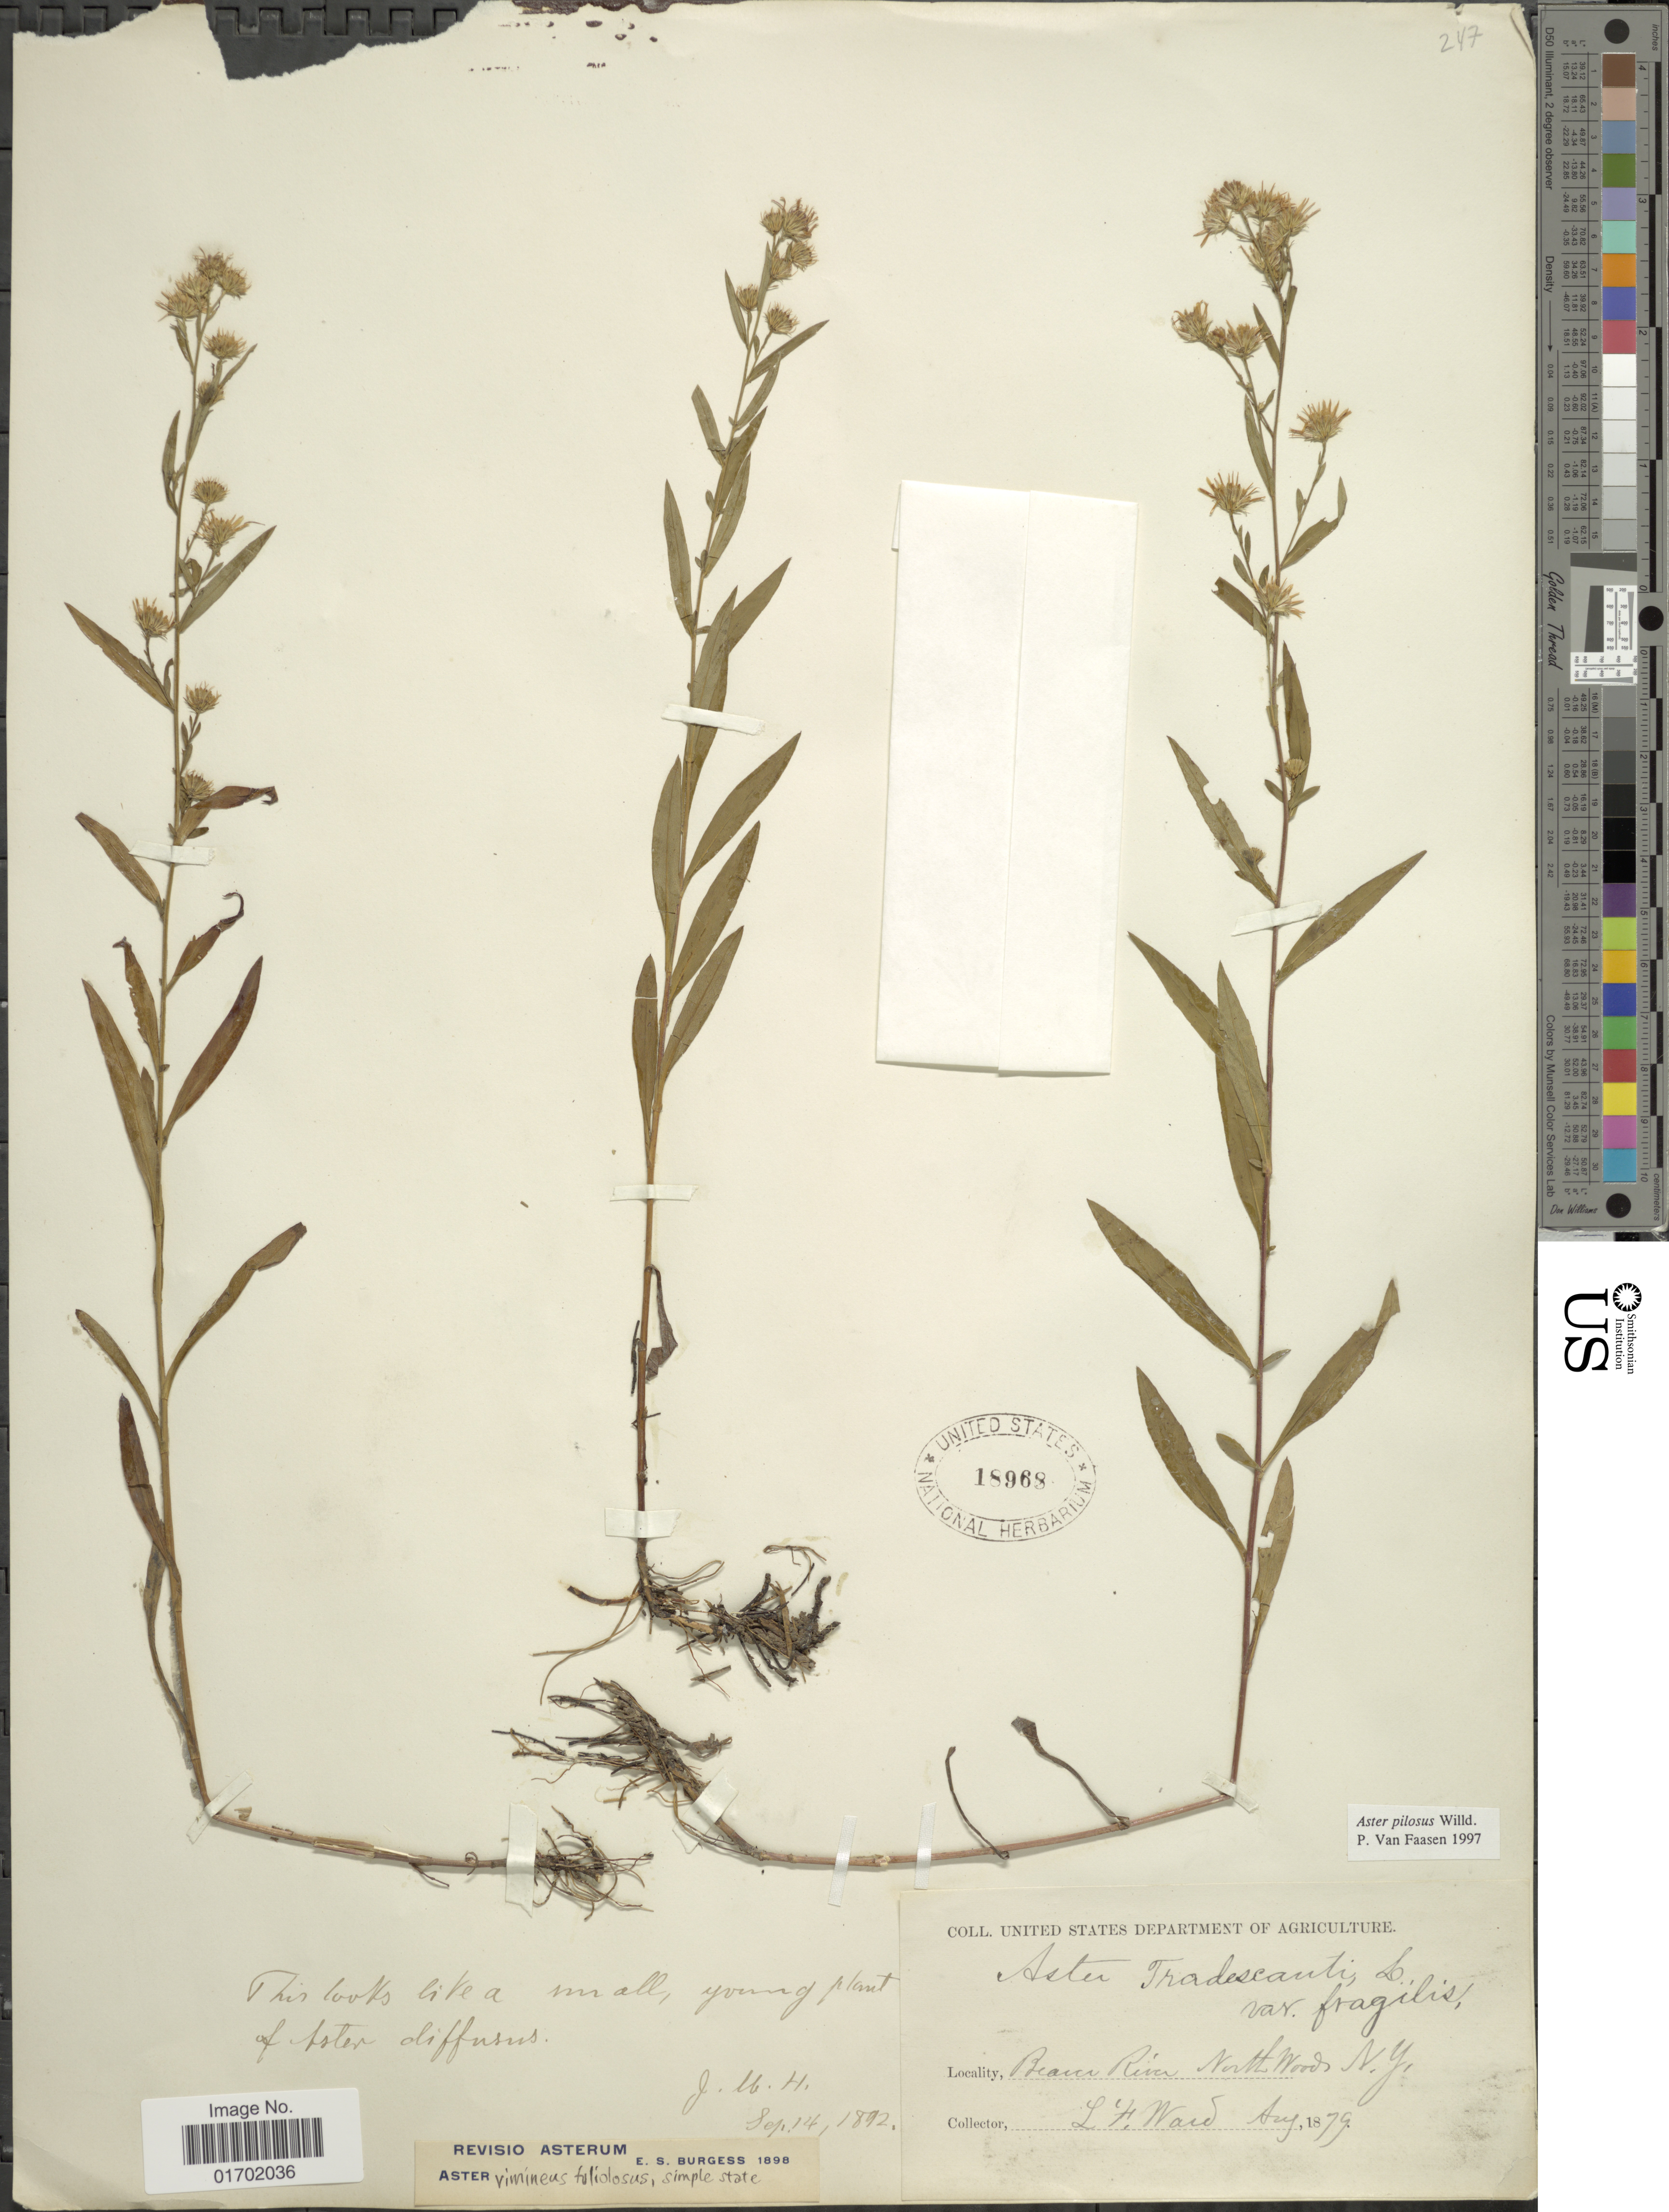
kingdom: Plantae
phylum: Tracheophyta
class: Magnoliopsida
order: Asterales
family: Asteraceae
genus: Symphyotrichum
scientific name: Symphyotrichum pilosum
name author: (Willd.) G.L. Nesom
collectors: L. Ward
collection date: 1879-08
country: United States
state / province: New York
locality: Beam Rim, North Woods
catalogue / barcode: US 18968